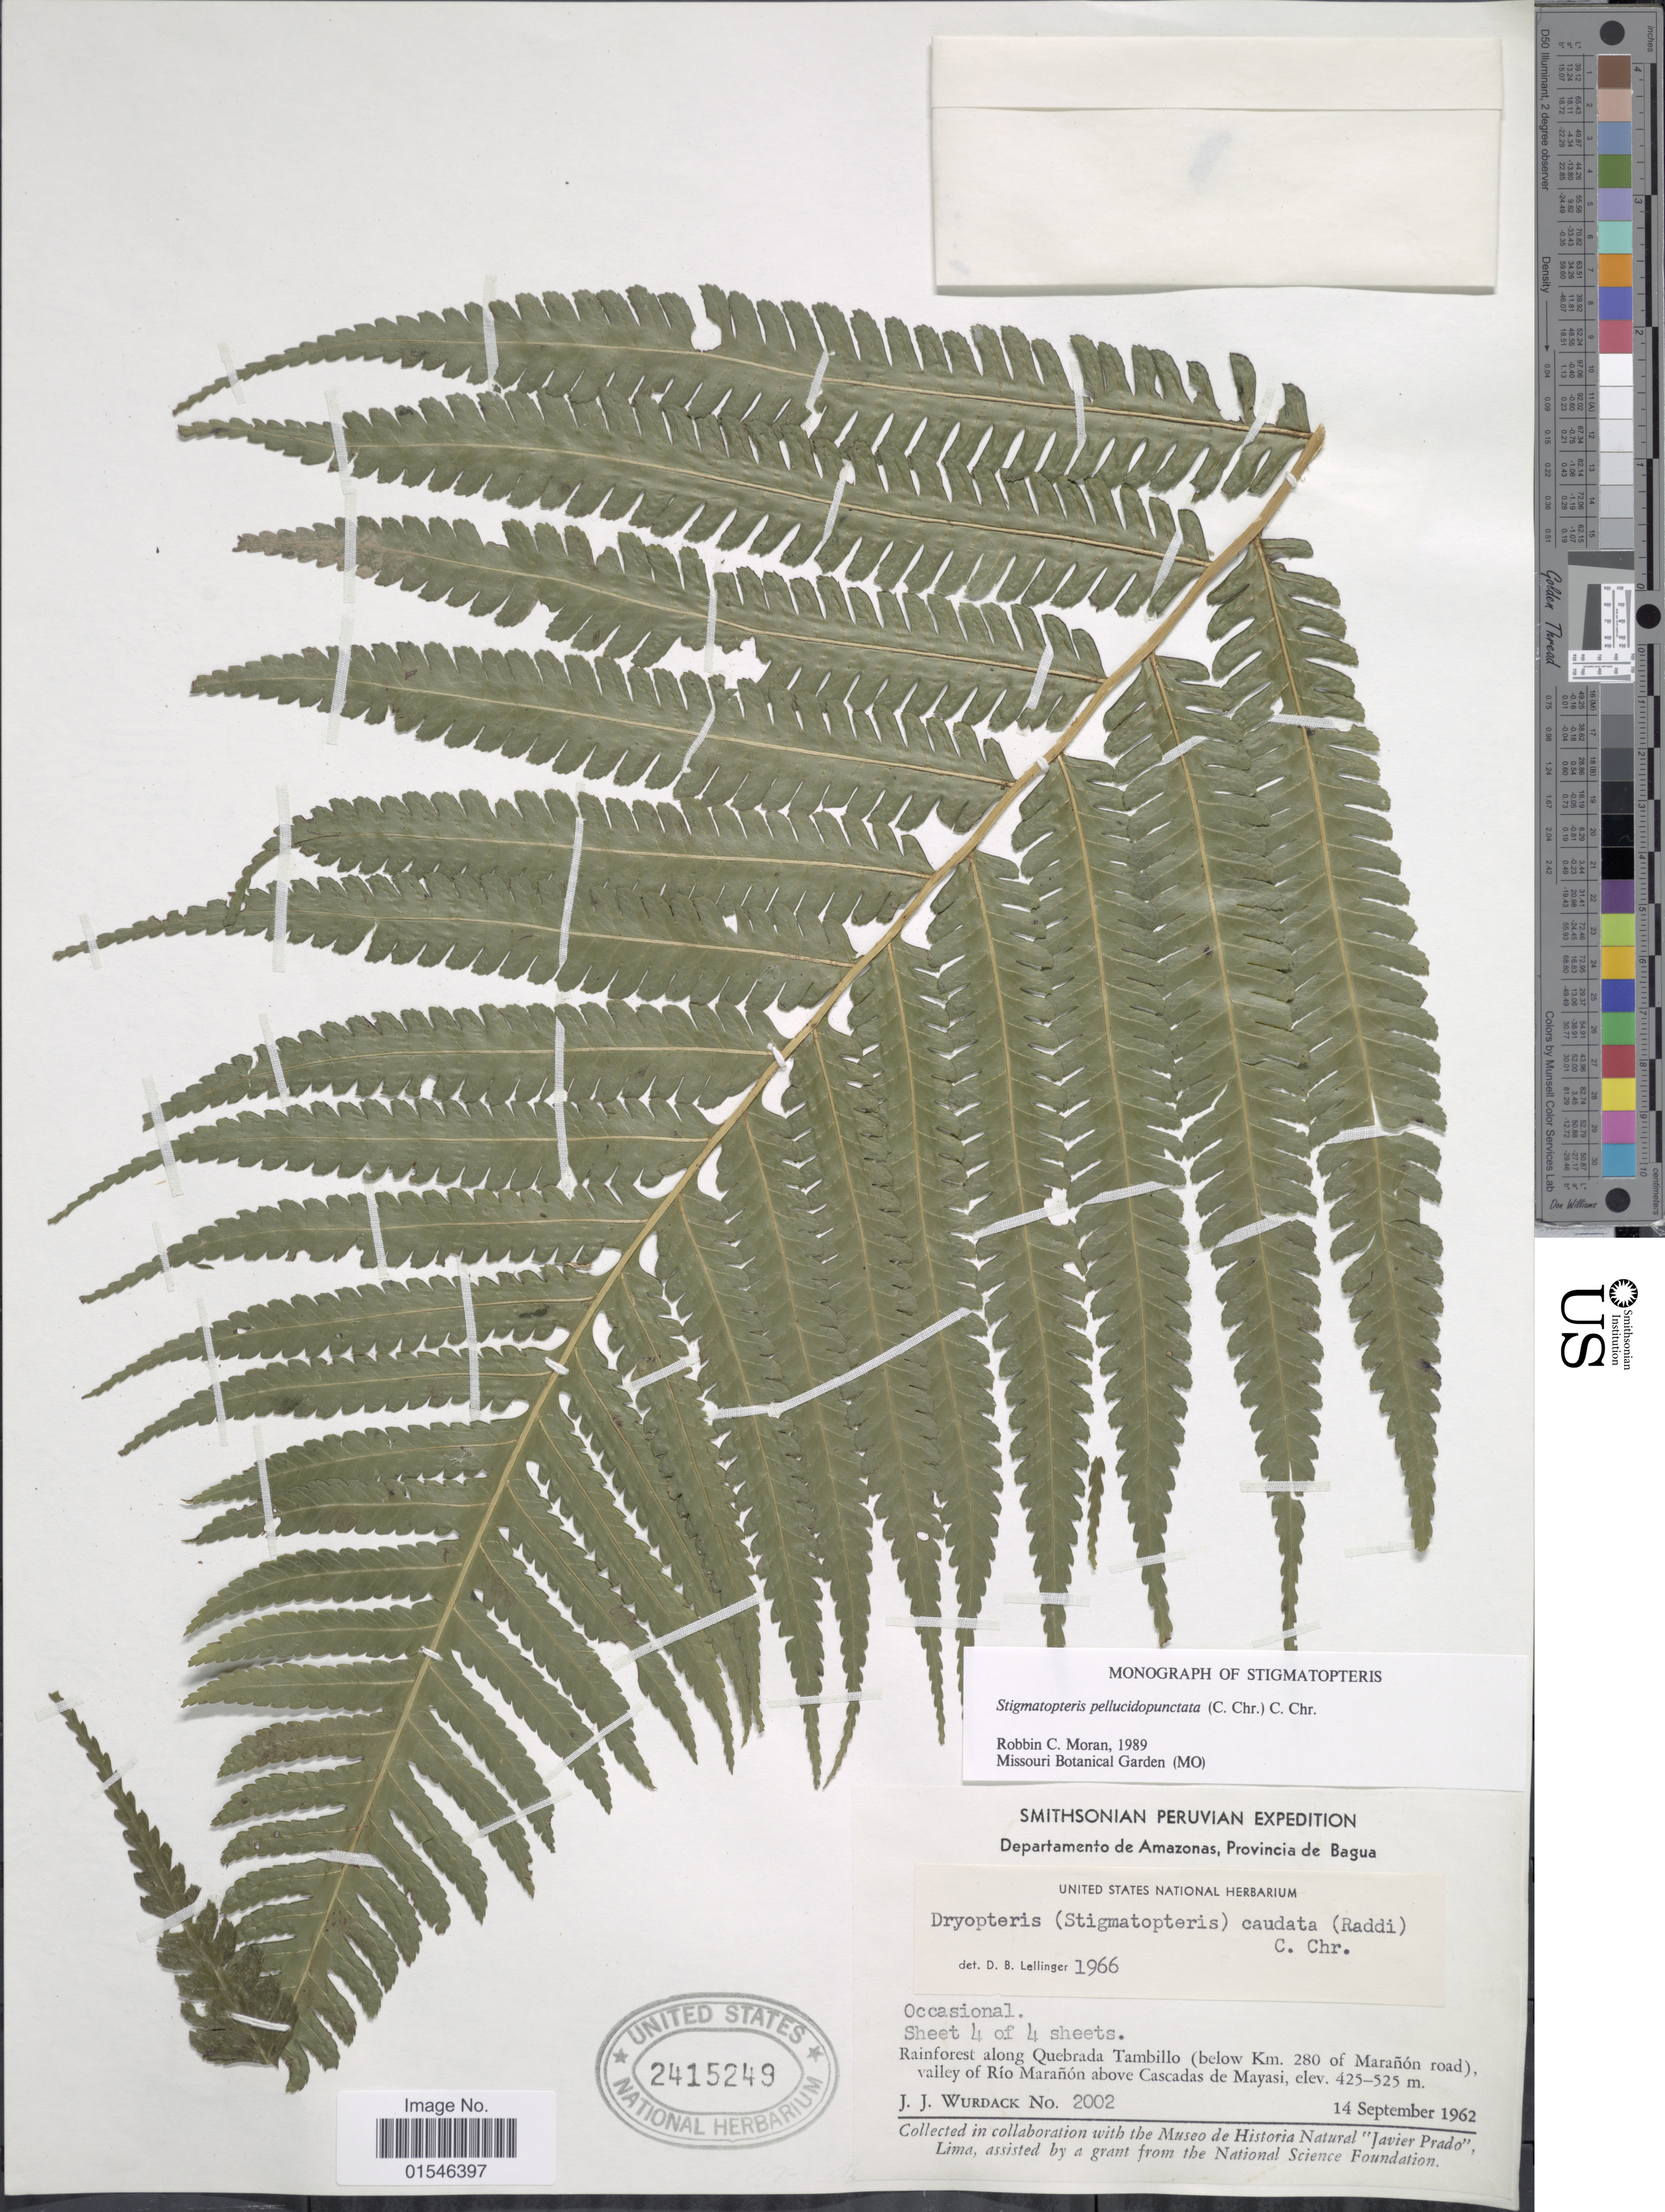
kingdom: Plantae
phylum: Tracheophyta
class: Polypodiopsida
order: Polypodiales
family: Dryopteridaceae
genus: Stigmatopteris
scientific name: Stigmatopteris pellucidopunctata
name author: (C. Chr.) C. Chr.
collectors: J. J. Wurdack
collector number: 2002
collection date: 1962-09-14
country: Peru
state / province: Amazonas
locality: Provincia de Bagua. Rainforest along Quebrada Tambillo (below Km. 280 of Marañon road), valley of Río Marañon above Cascadas de Mayasi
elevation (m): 425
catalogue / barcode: US 2415249